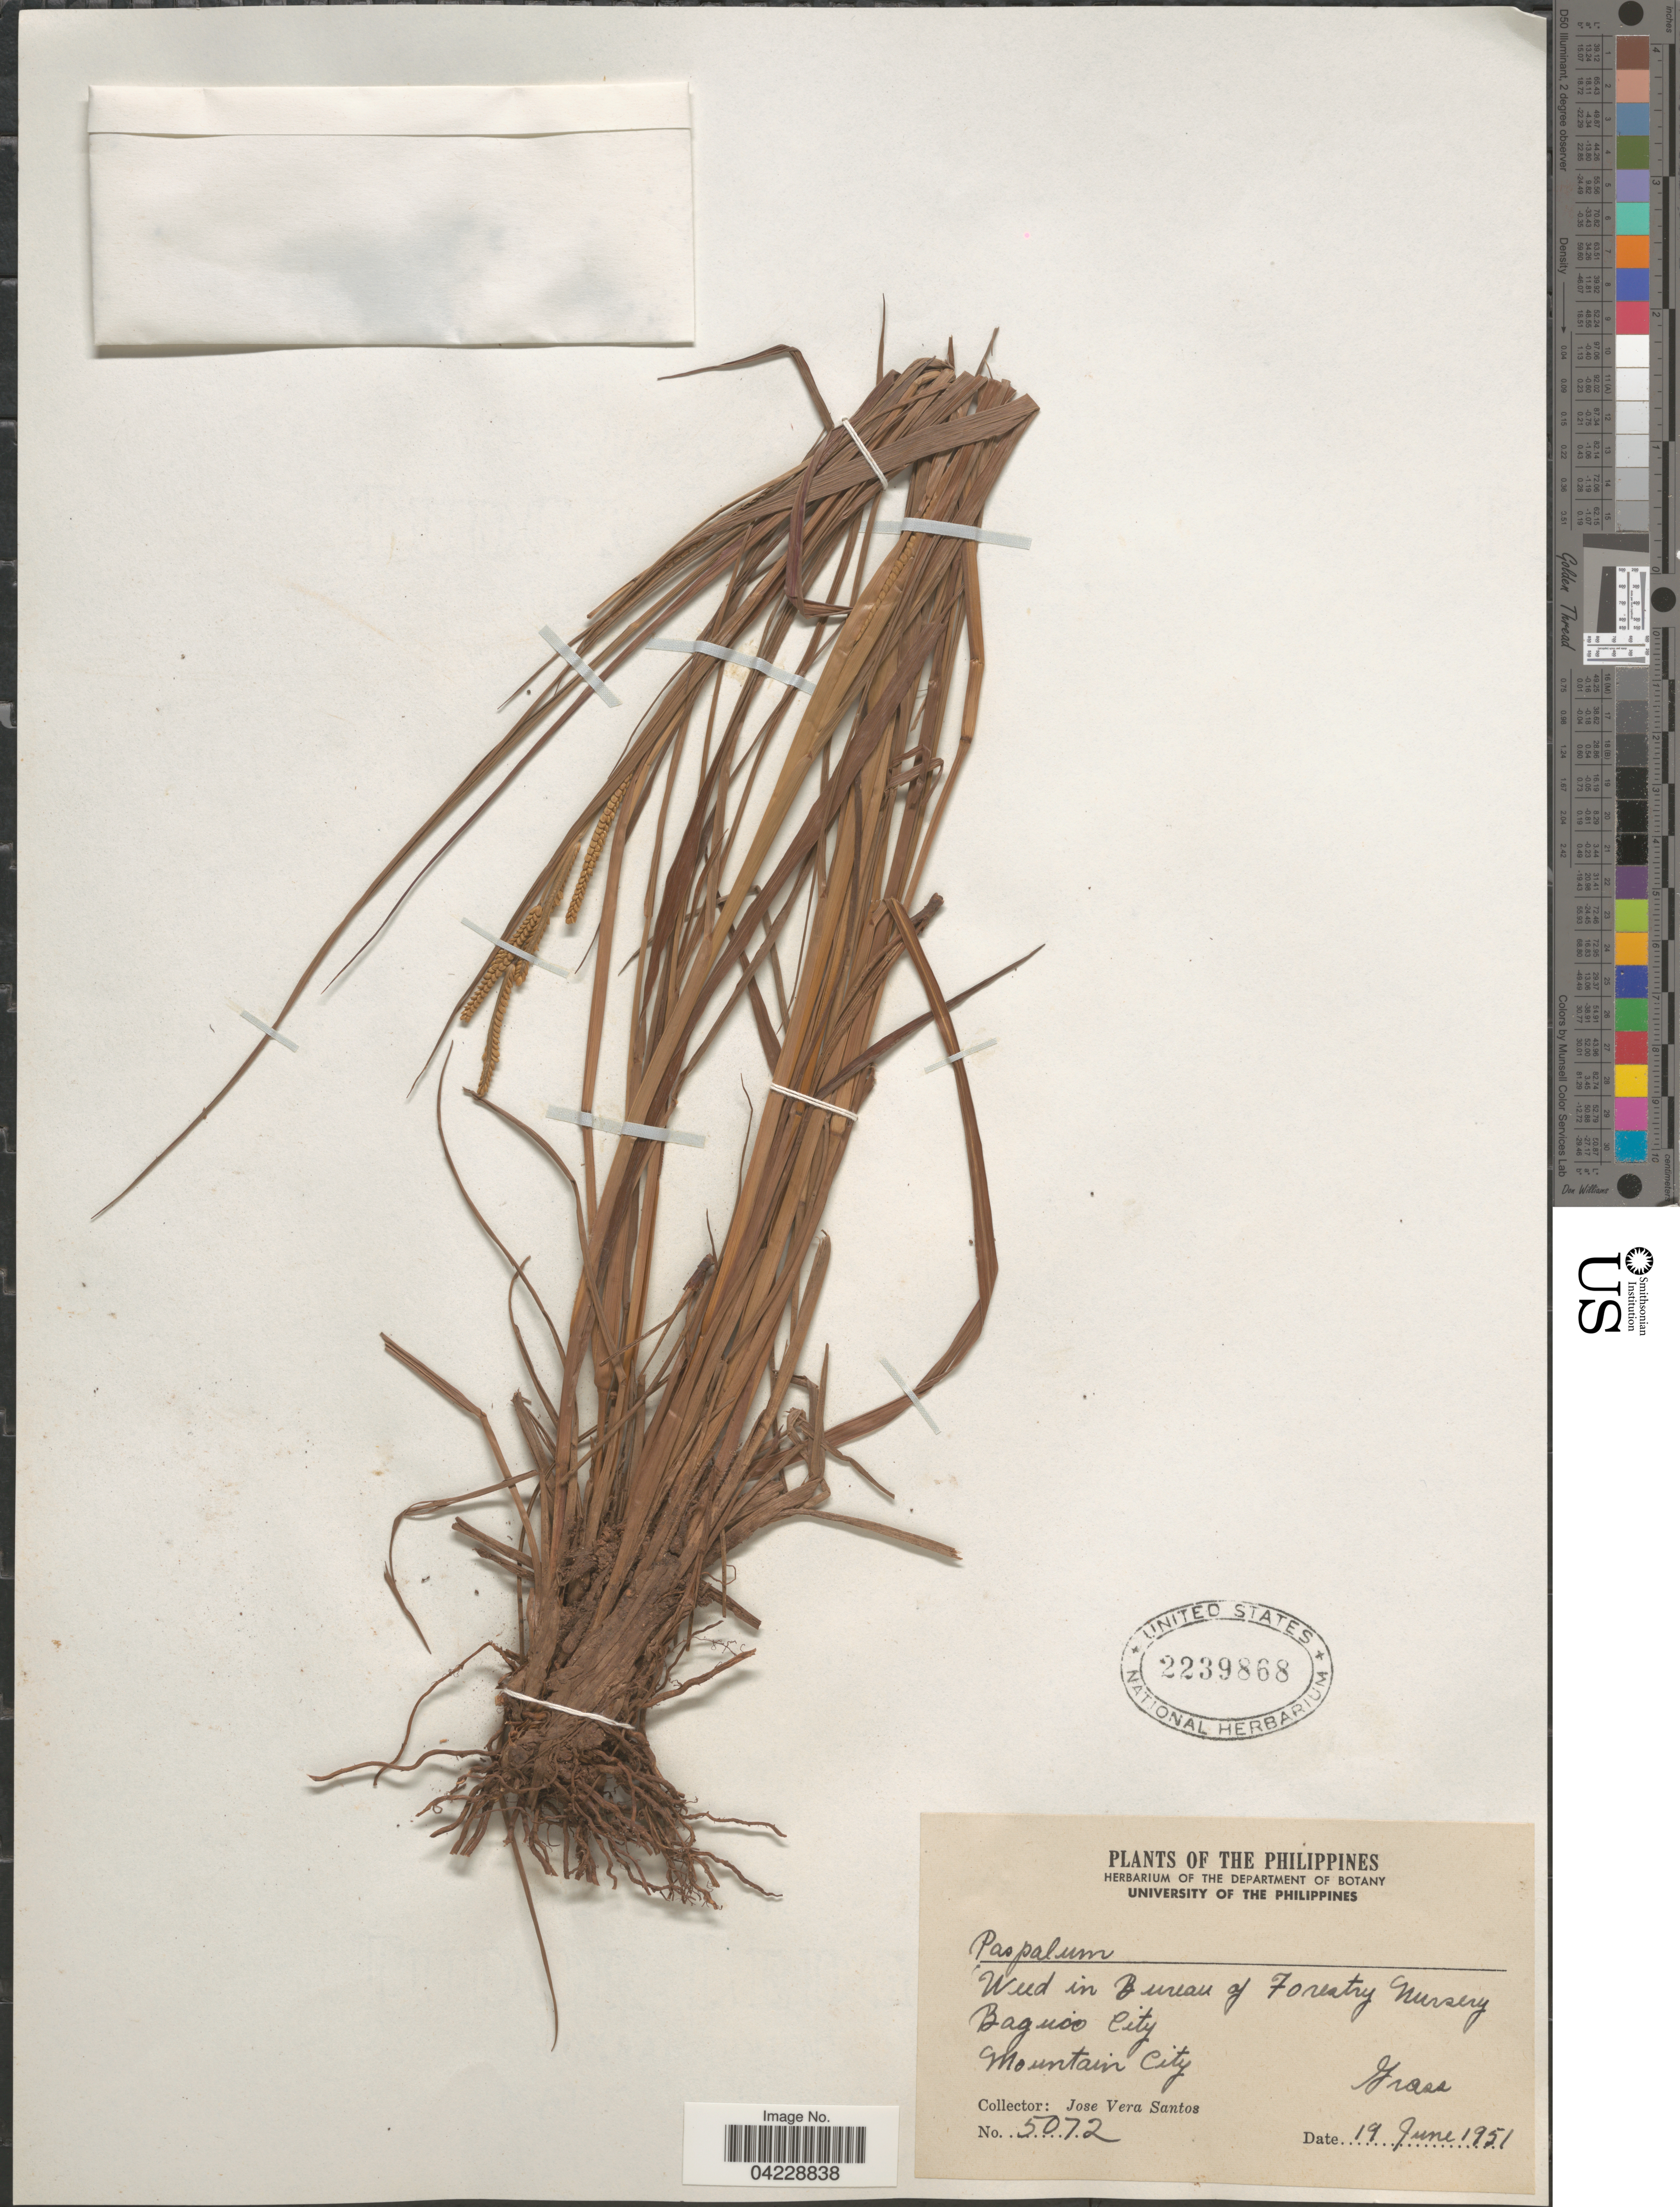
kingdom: Plantae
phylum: Tracheophyta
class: Liliopsida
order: Poales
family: Poaceae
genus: Paspalum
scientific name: Paspalum sp.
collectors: J. Vera Santos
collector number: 5072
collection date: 1951-06-19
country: Philippines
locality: In Bureau of Forestry Nursery. Baguio City. Mountain City.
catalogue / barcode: US 2239868